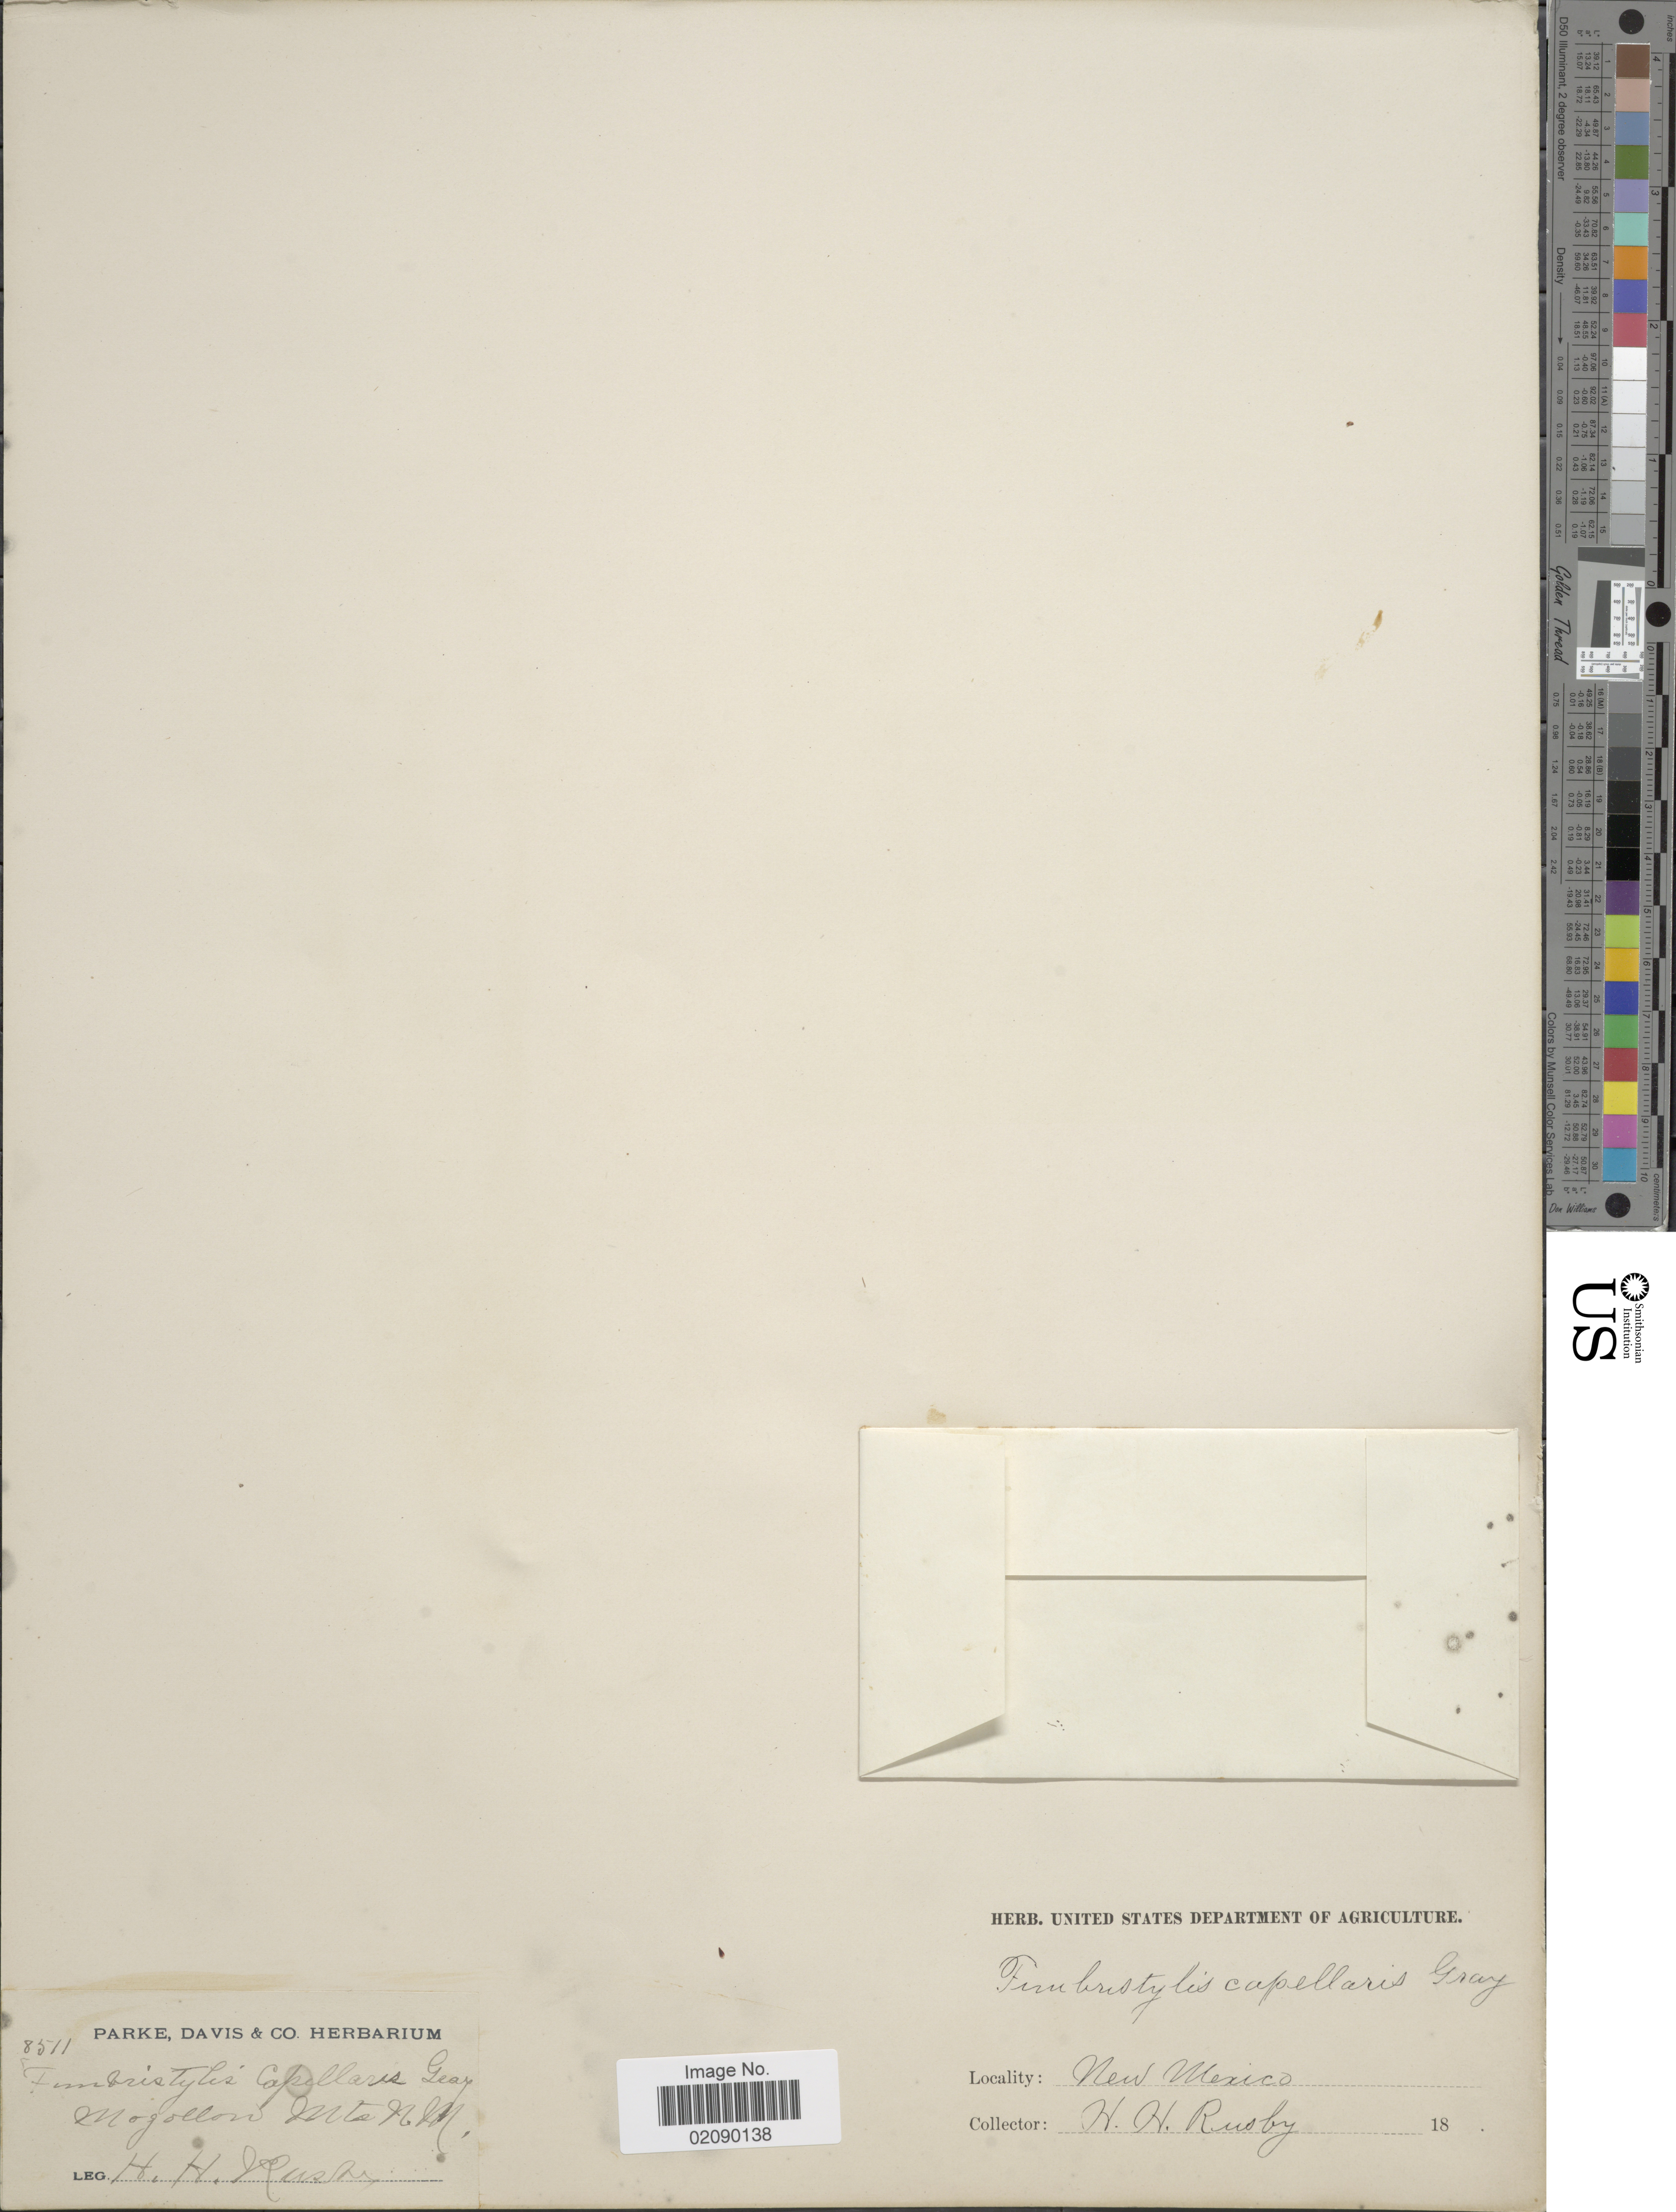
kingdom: Plantae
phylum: Tracheophyta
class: Liliopsida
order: Poales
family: Cyperaceae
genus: Bulbostylis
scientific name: Bulbostylis capillaris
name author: (L.) Kunth ex C.B. Clarke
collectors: H. H. Rusby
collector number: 8511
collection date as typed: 18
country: United States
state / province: New Mexico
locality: Mogollon Mts